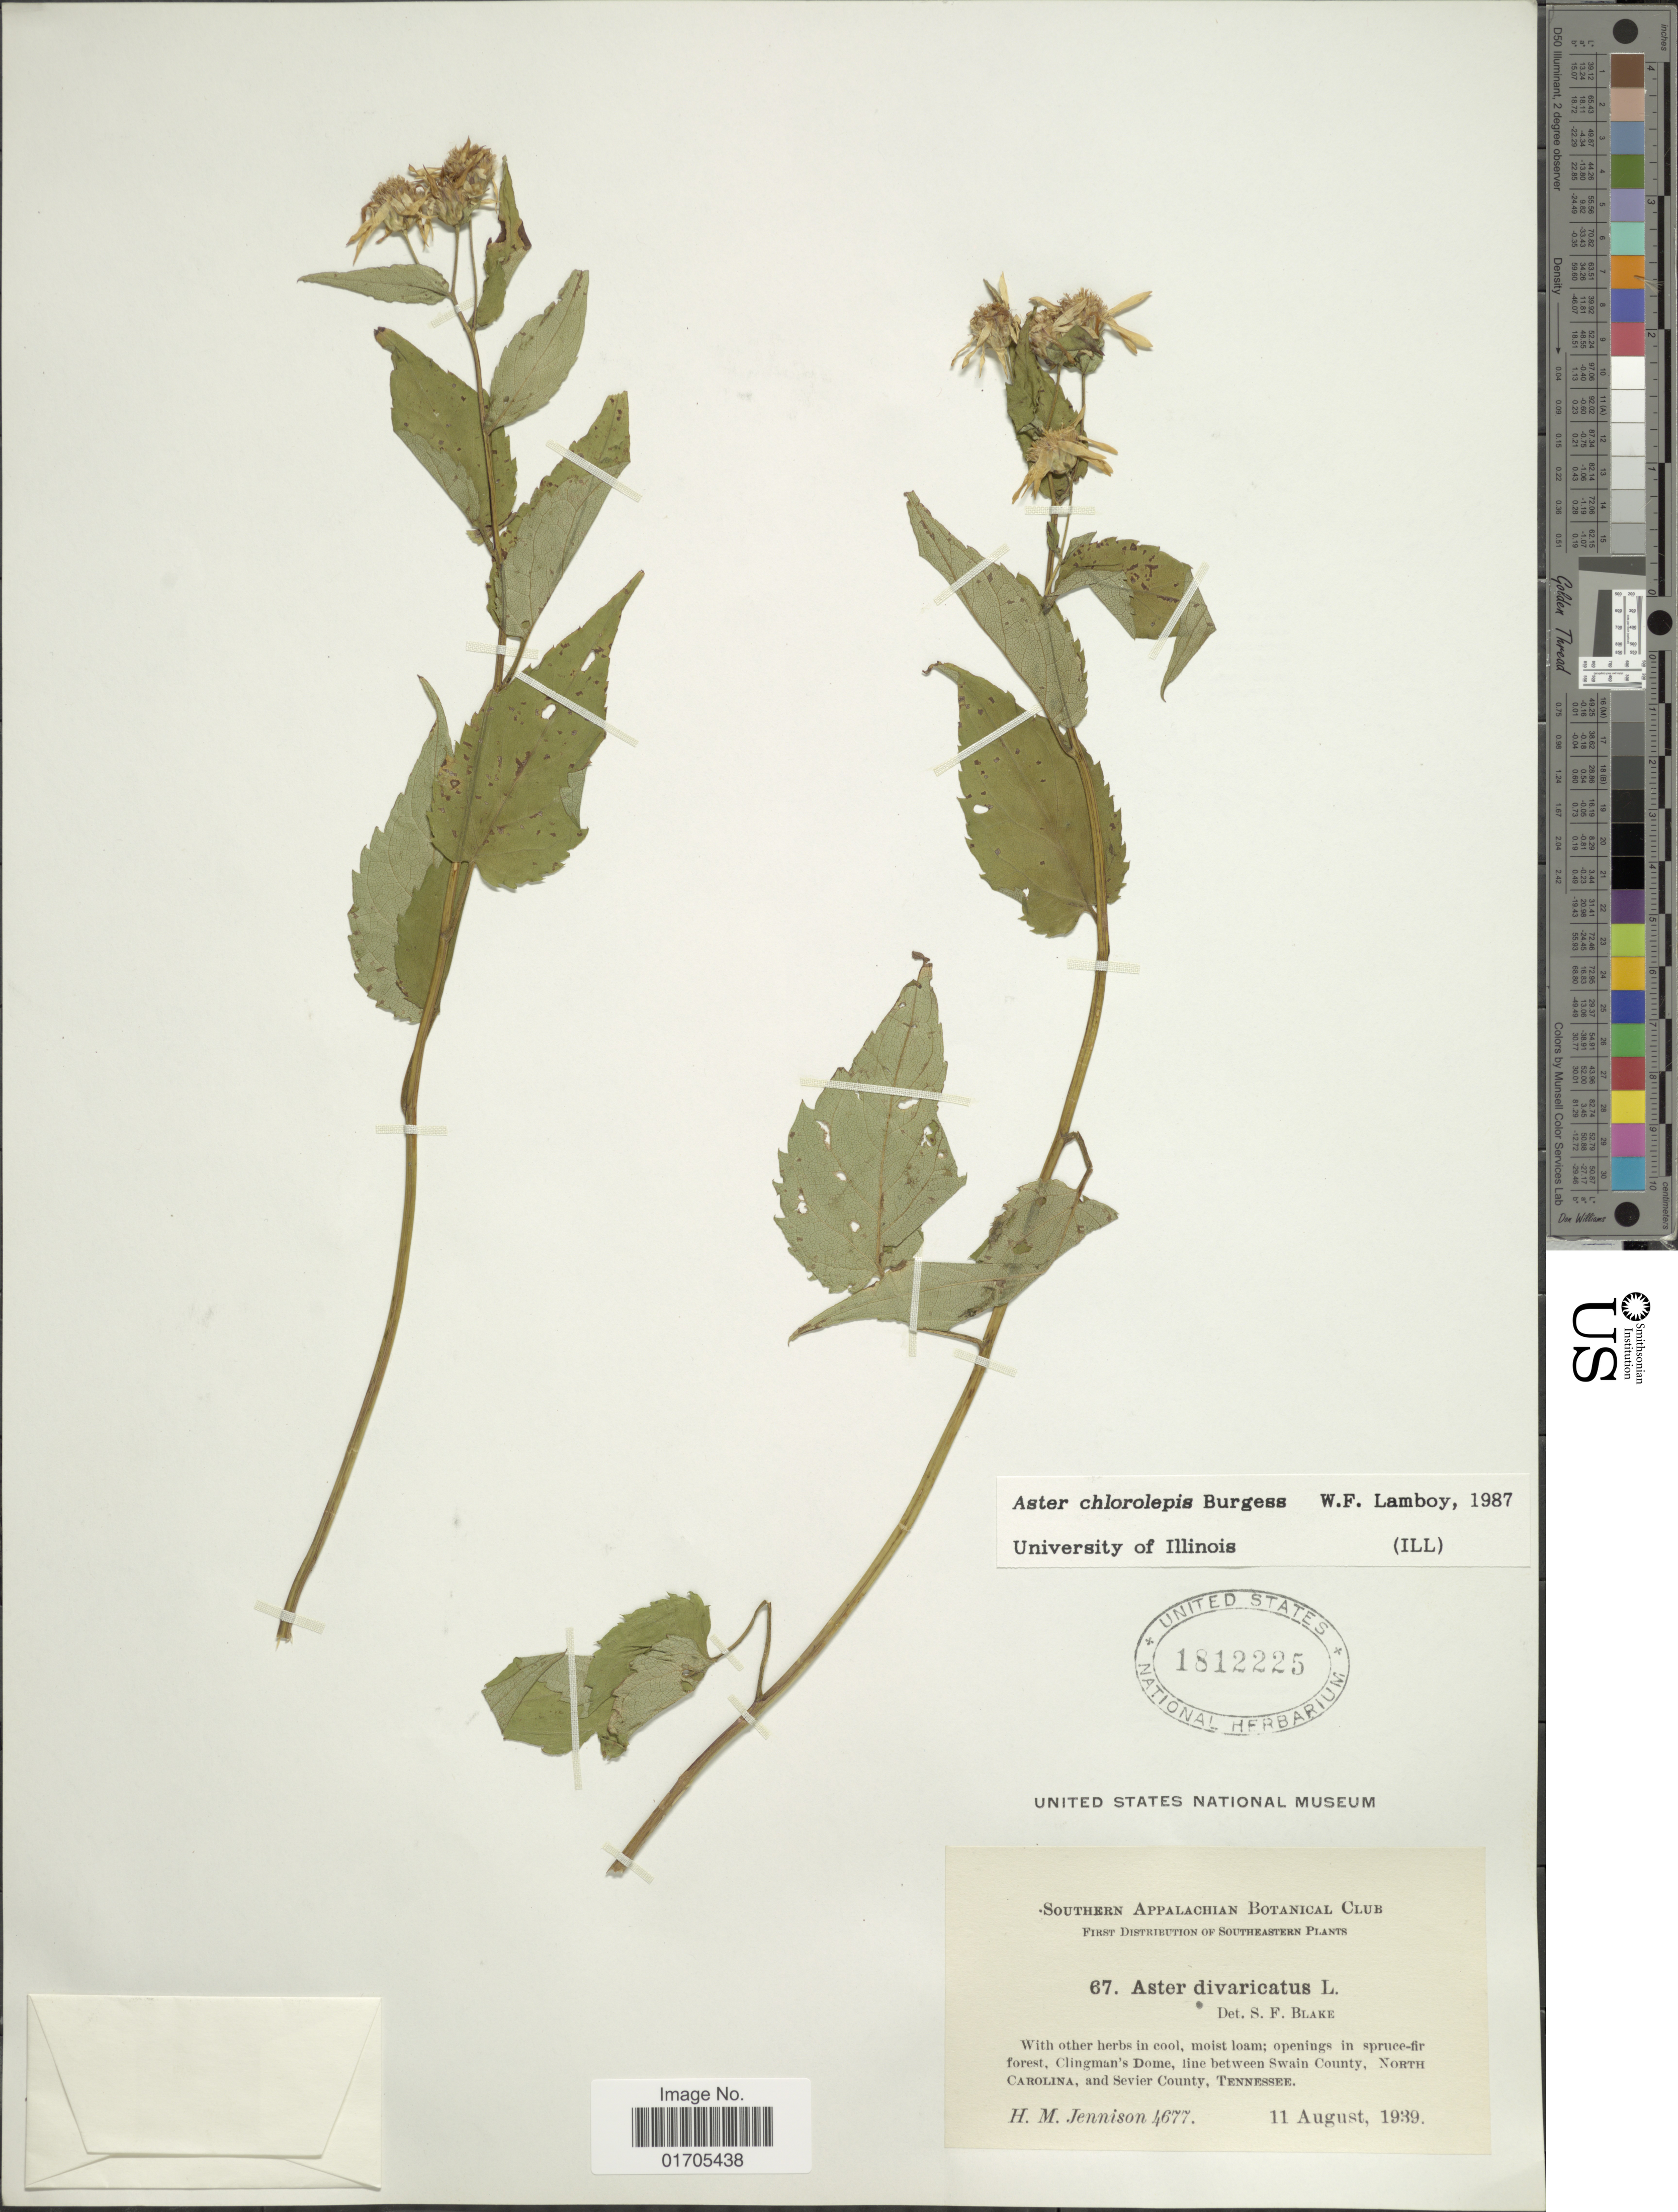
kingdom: Plantae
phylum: Tracheophyta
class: Magnoliopsida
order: Asterales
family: Asteraceae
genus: Eurybia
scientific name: Eurybia chlorolepis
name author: G.L. Nesom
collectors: H. Jennison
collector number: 4677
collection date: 1939-08-11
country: United States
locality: Clingman's Dome, line between Swain County, North Carolina, and Sevier County, Tennessee.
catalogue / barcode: US 1812225